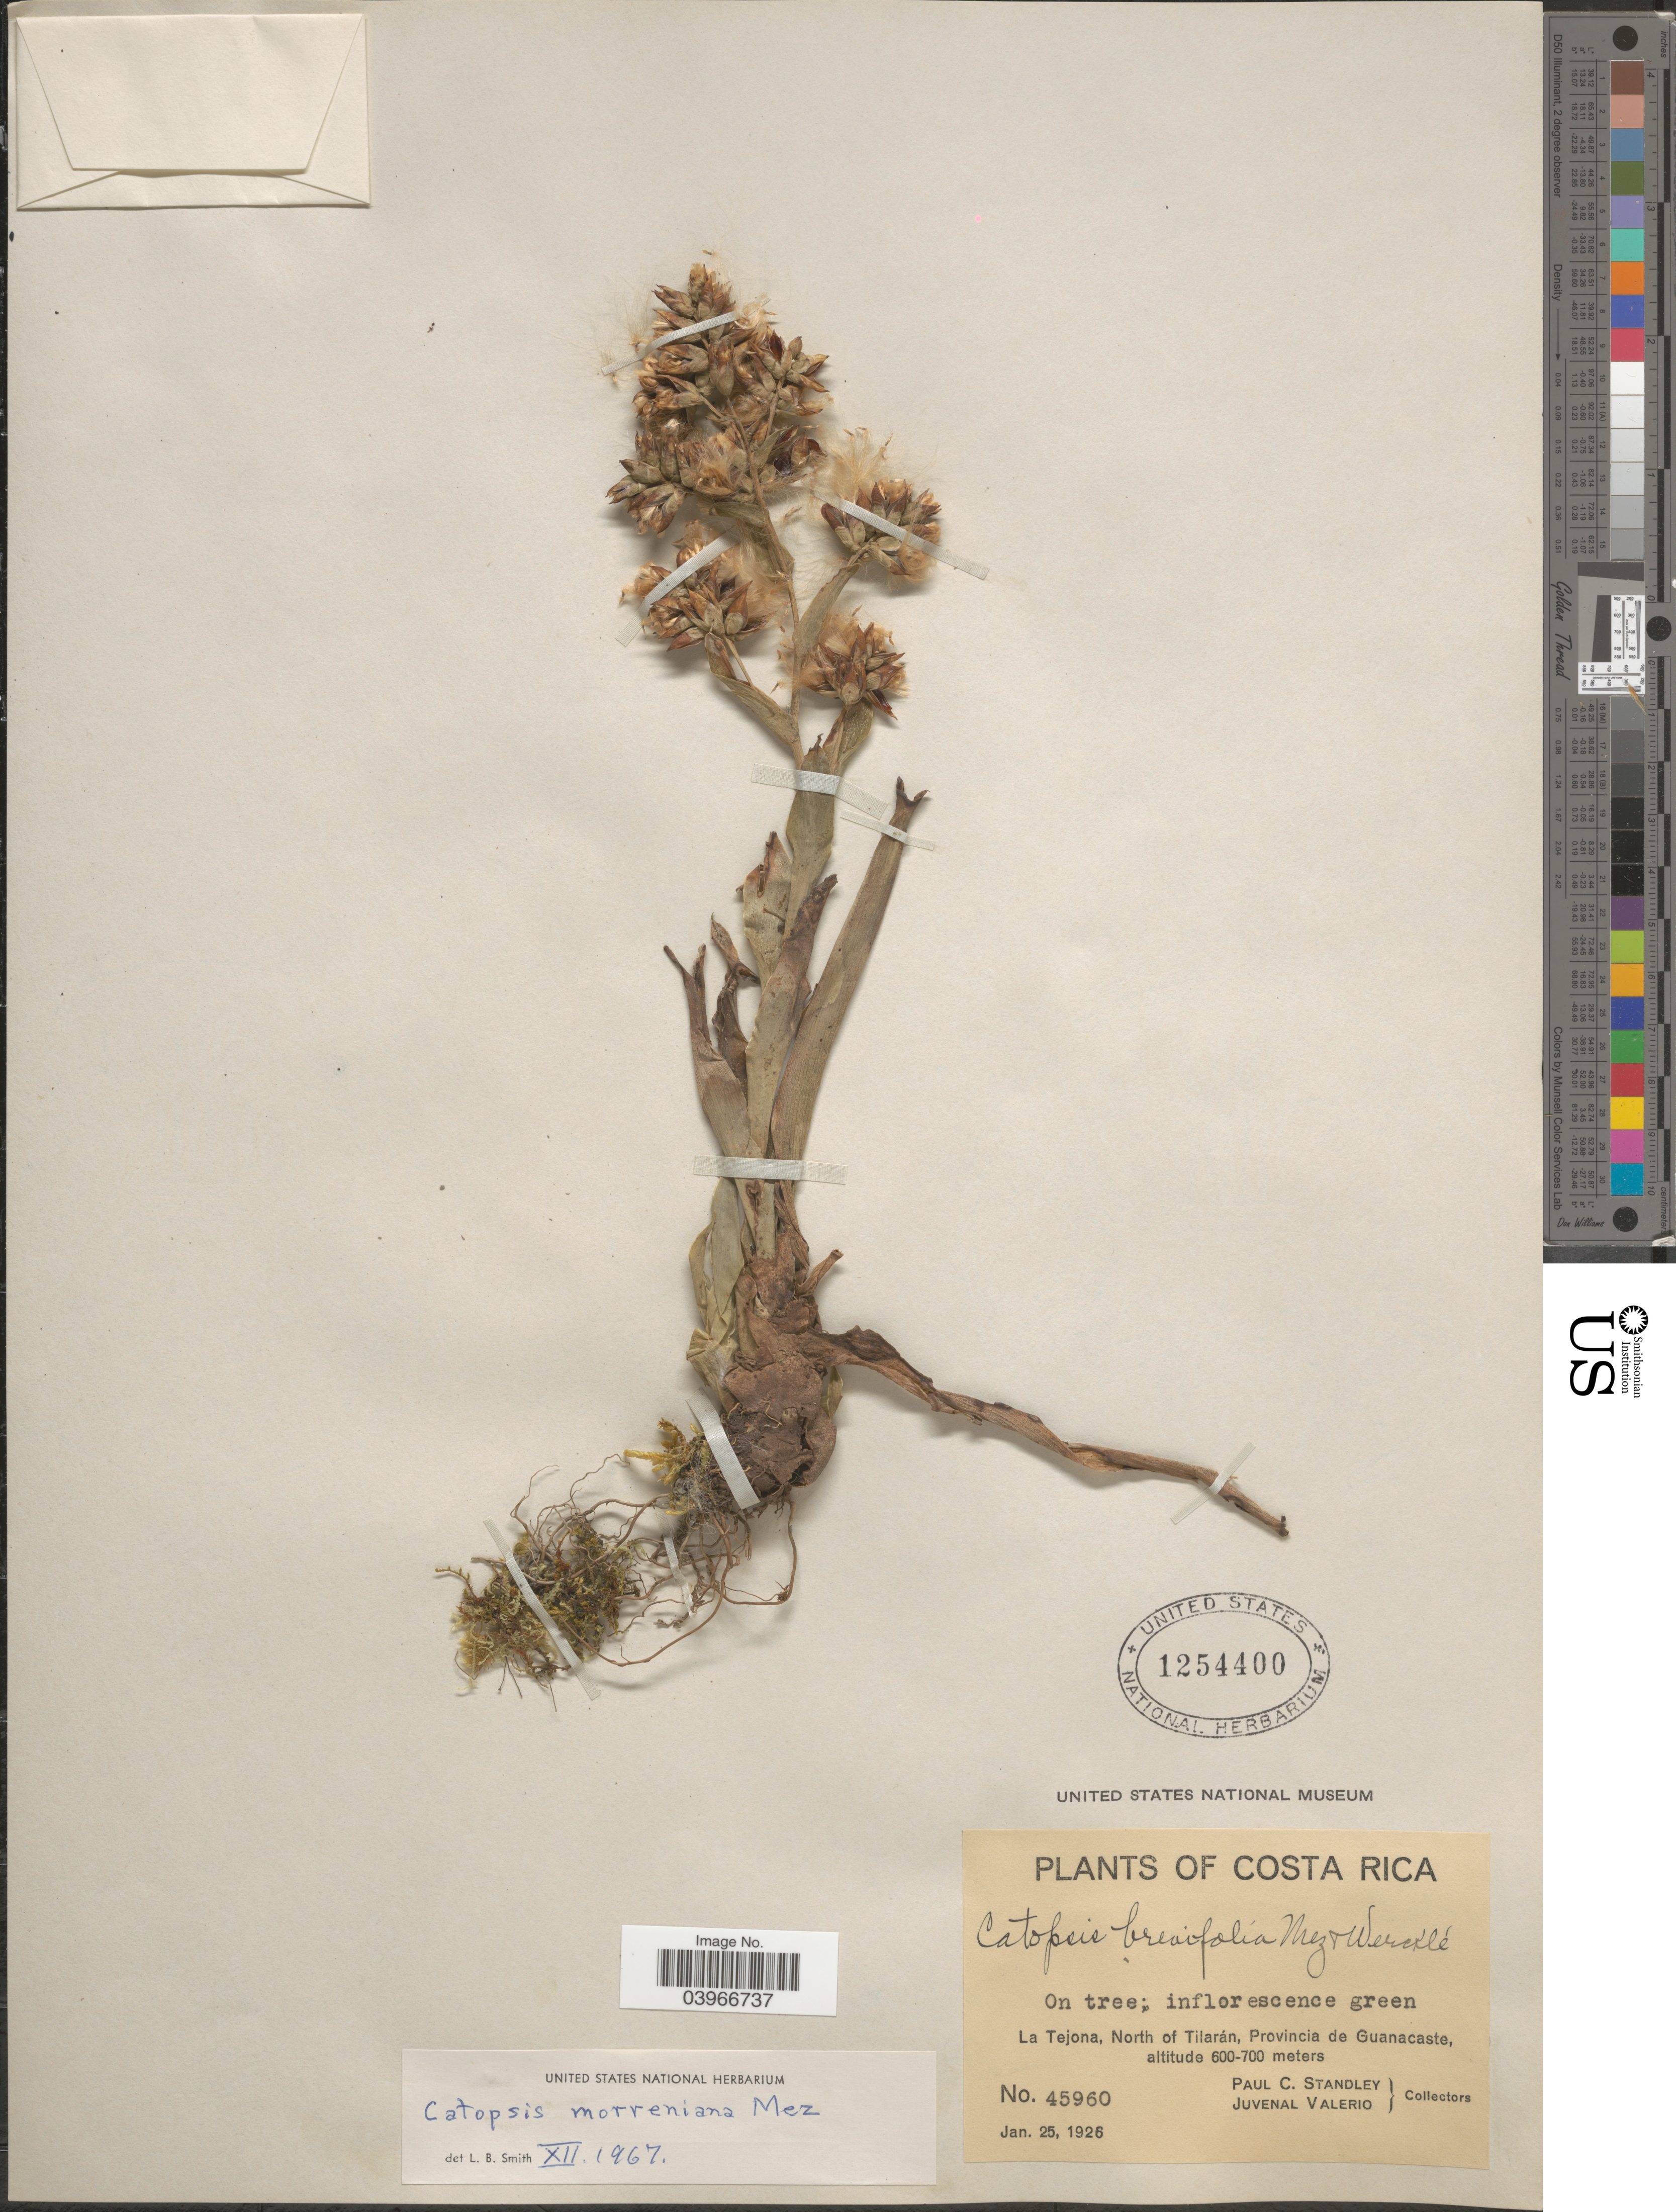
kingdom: Plantae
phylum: Tracheophyta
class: Liliopsida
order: Poales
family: Bromeliaceae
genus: Catopsis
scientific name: Catopsis morreniana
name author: Mez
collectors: P. C. Standley & J. Valerio R.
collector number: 45960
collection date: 1926-01-25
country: Costa Rica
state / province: Guanacaste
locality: La Tejona, North of Tilarán.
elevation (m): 600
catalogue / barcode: US 1254400